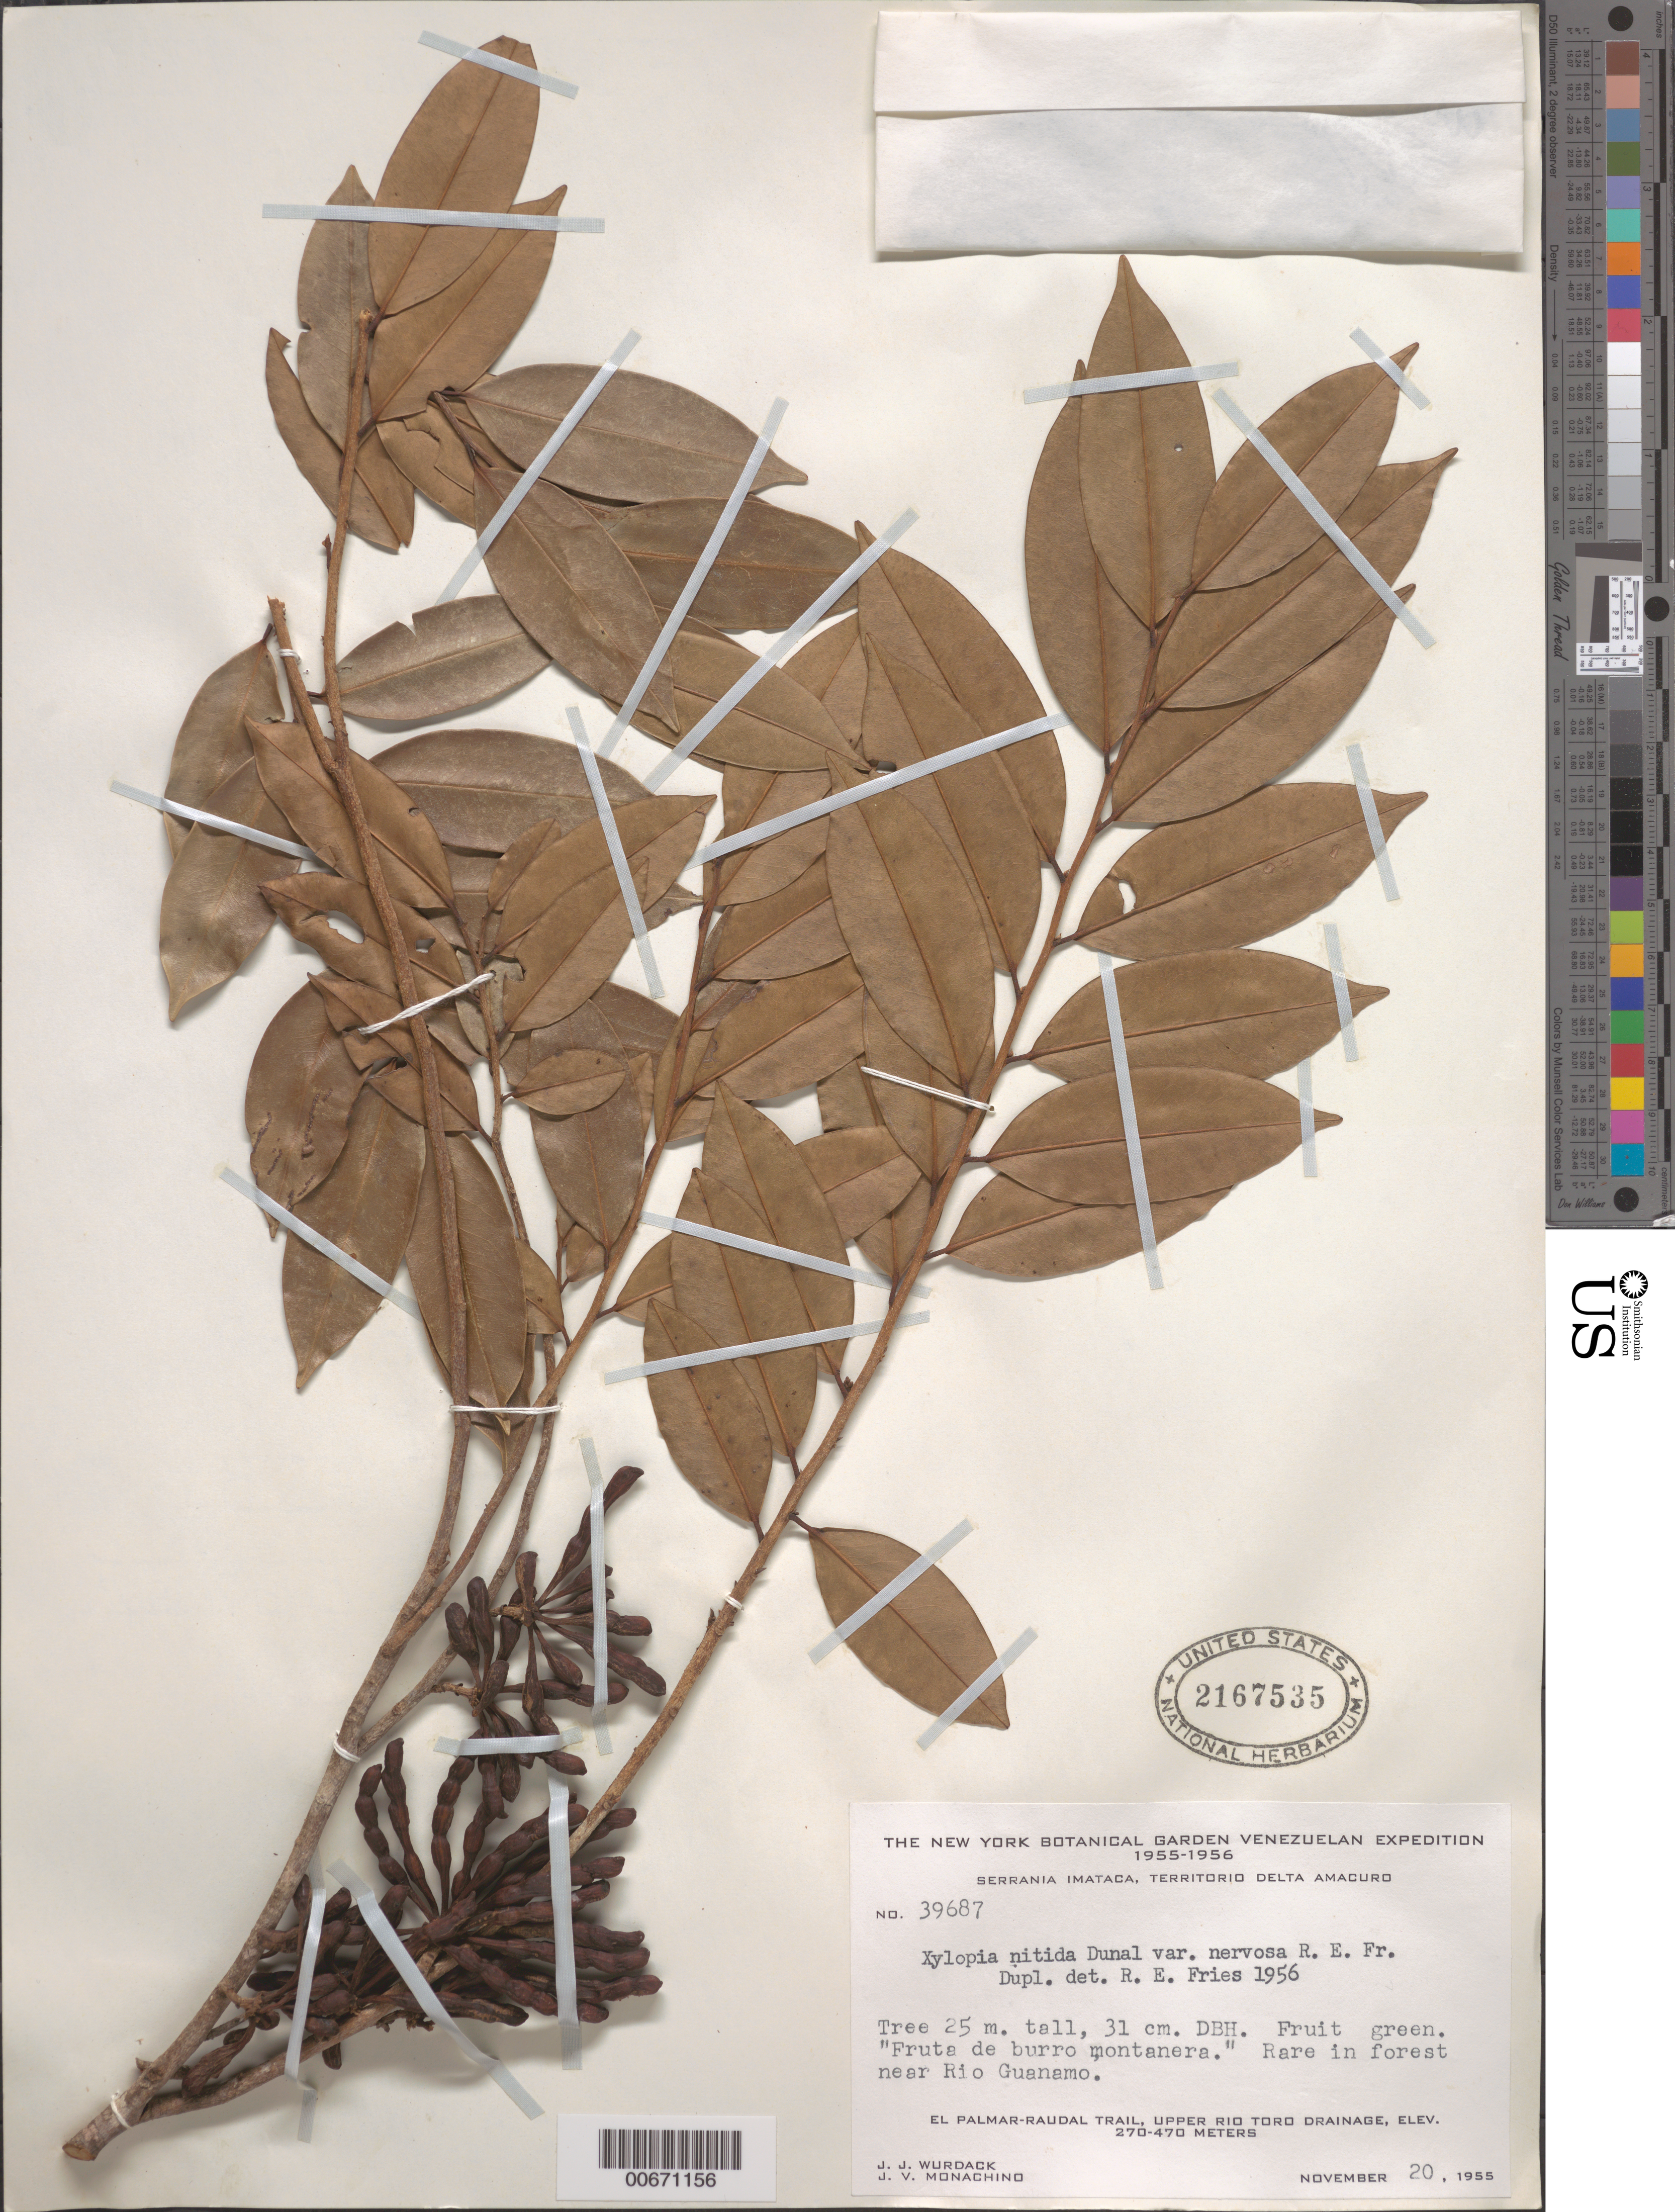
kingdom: Plantae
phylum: Tracheophyta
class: Magnoliopsida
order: Magnoliales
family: Annonaceae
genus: Xylopia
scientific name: Xylopia nitida var. nervosa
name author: R.E. Fr.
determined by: Fries, R. E.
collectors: J. J. Wurdack & J. V. Monachino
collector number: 39687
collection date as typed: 20-Nov-55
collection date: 1955-11-20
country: Venezuela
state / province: Delta Amacuro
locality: Serrania Imataca, El Palmar-Raudal Trail, upper Río Toro drainage; 10 km S of Cerro Muerto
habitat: Forest near river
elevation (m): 270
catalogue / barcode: US 2167535